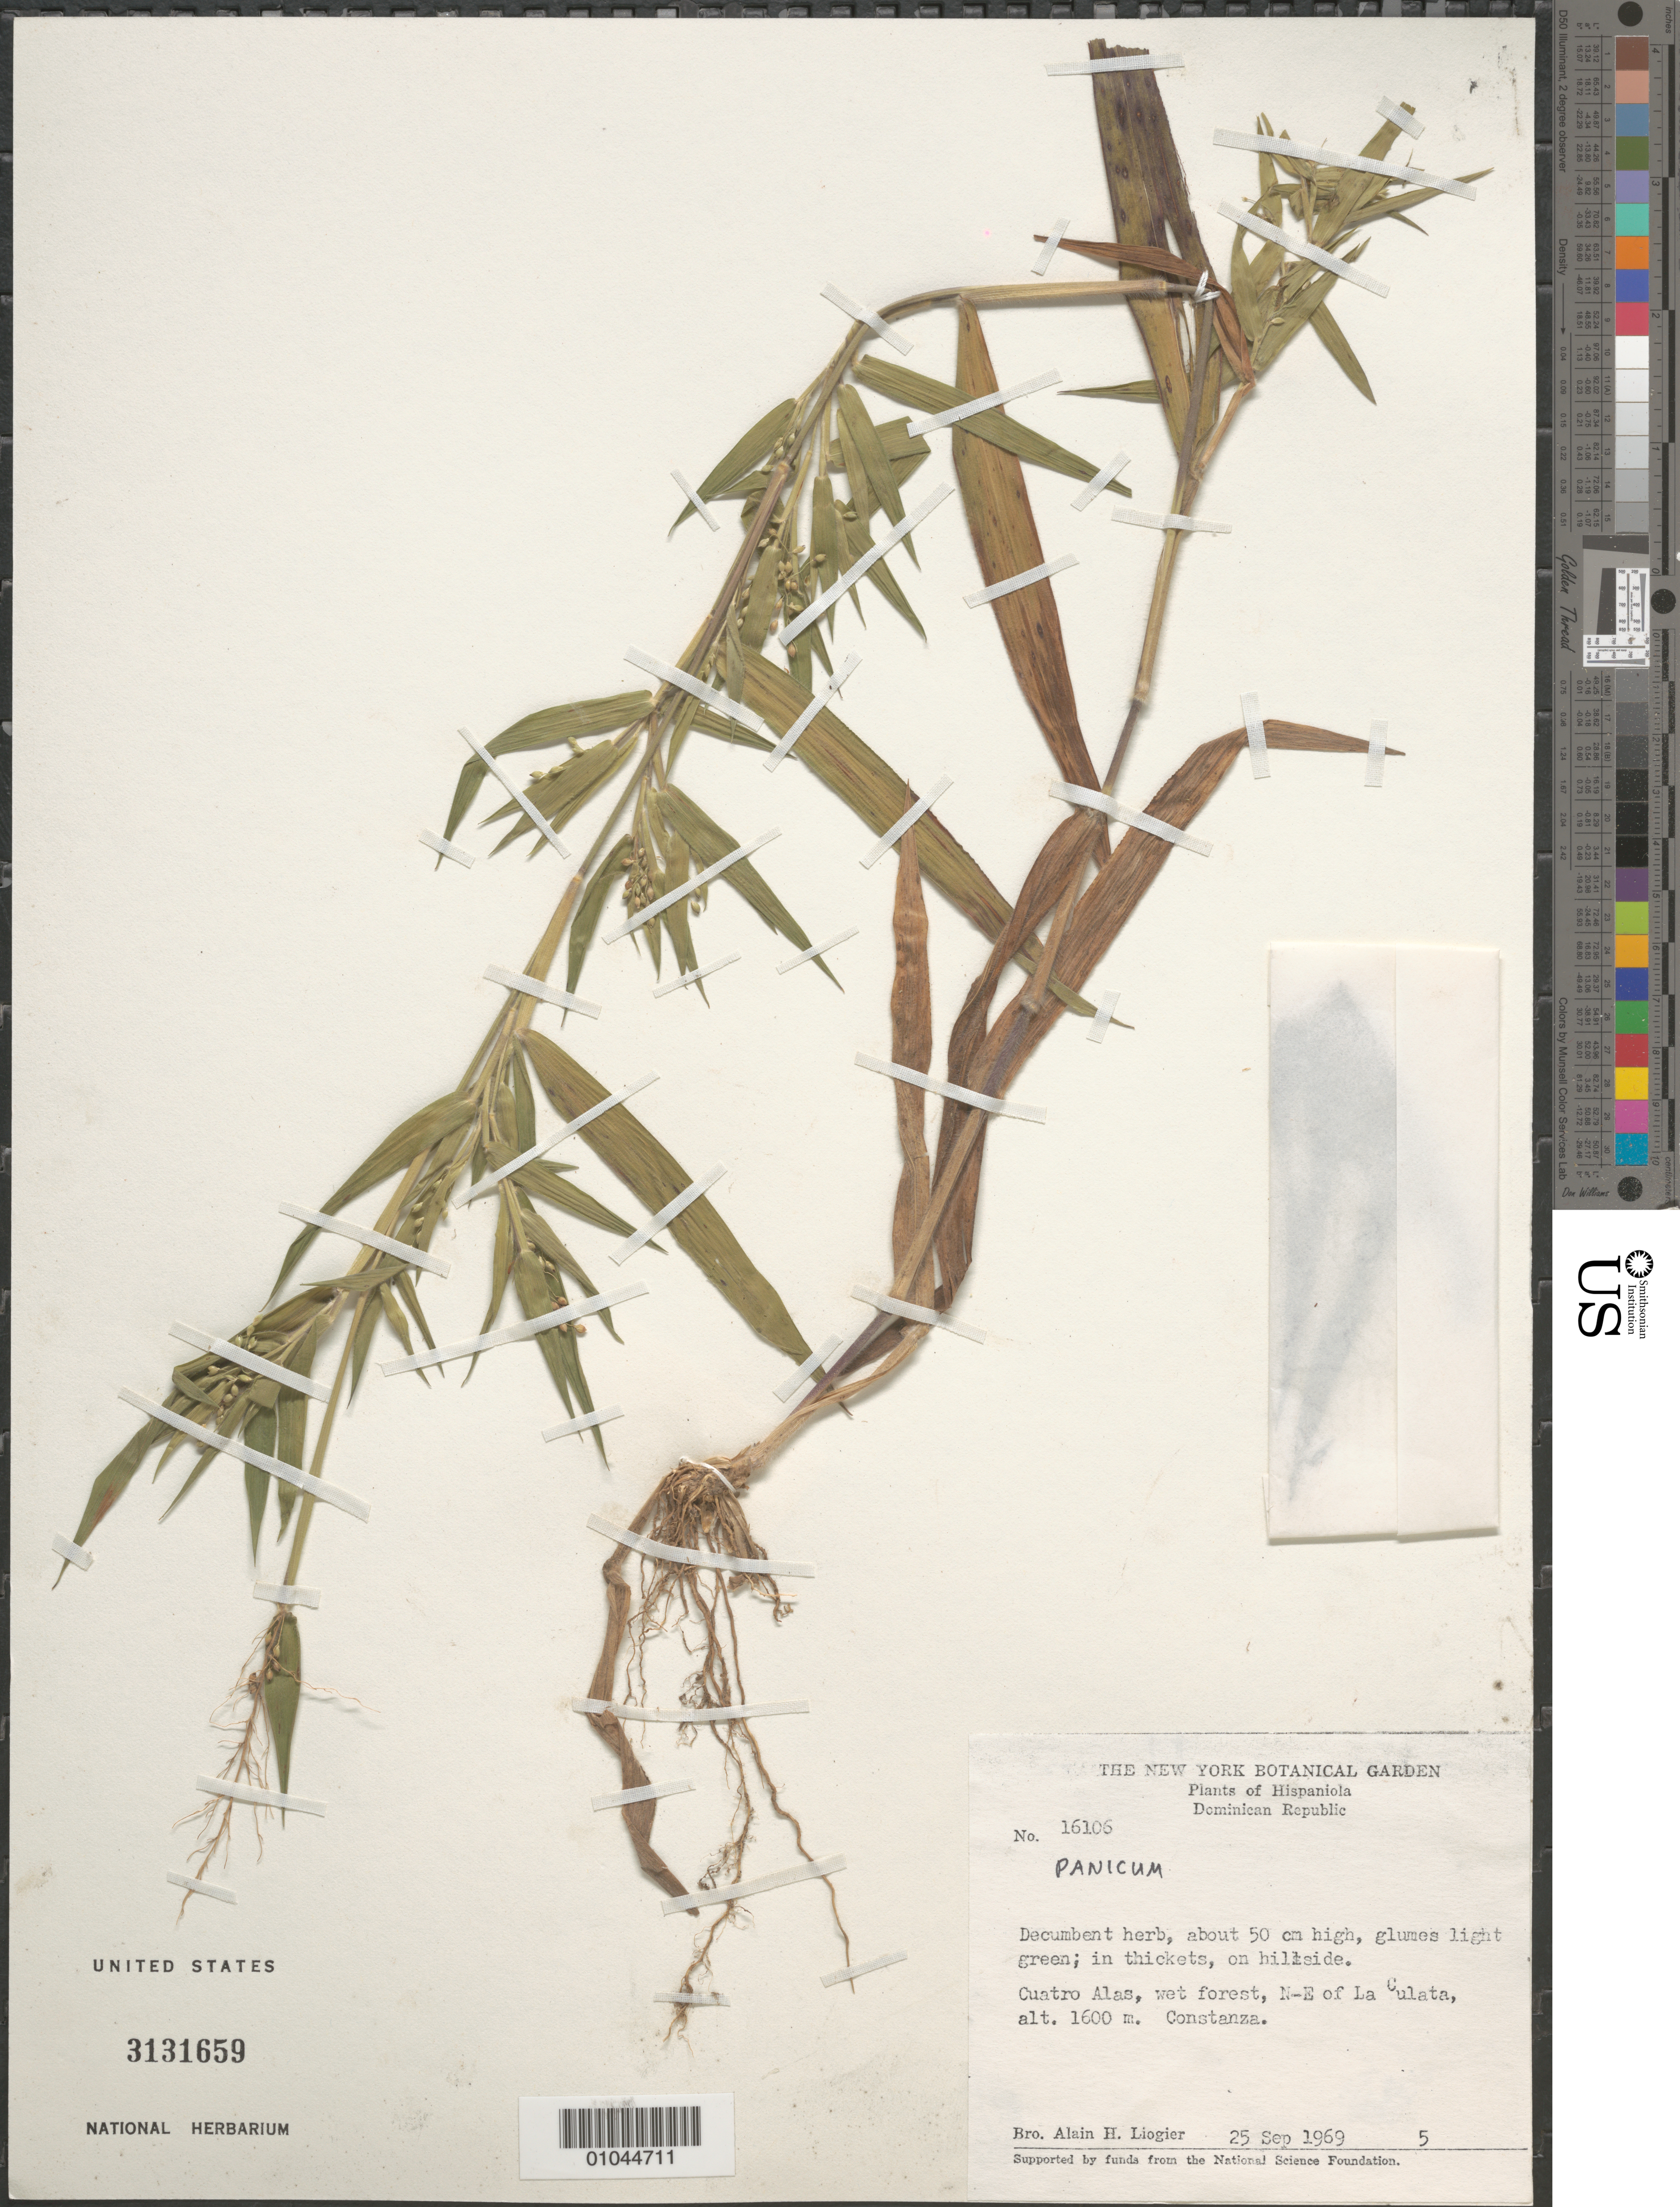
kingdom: Plantae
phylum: Tracheophyta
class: Liliopsida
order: Poales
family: Poaceae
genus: Panicum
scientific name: Panicum sp.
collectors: A. H. Liogier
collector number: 16106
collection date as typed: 25 Sep 1969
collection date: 1969-09-25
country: Dominican Republic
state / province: La Vega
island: Hispaniola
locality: Cuatro Alas, NE of La Culata, Constanza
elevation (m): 1600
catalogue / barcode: US 3131659